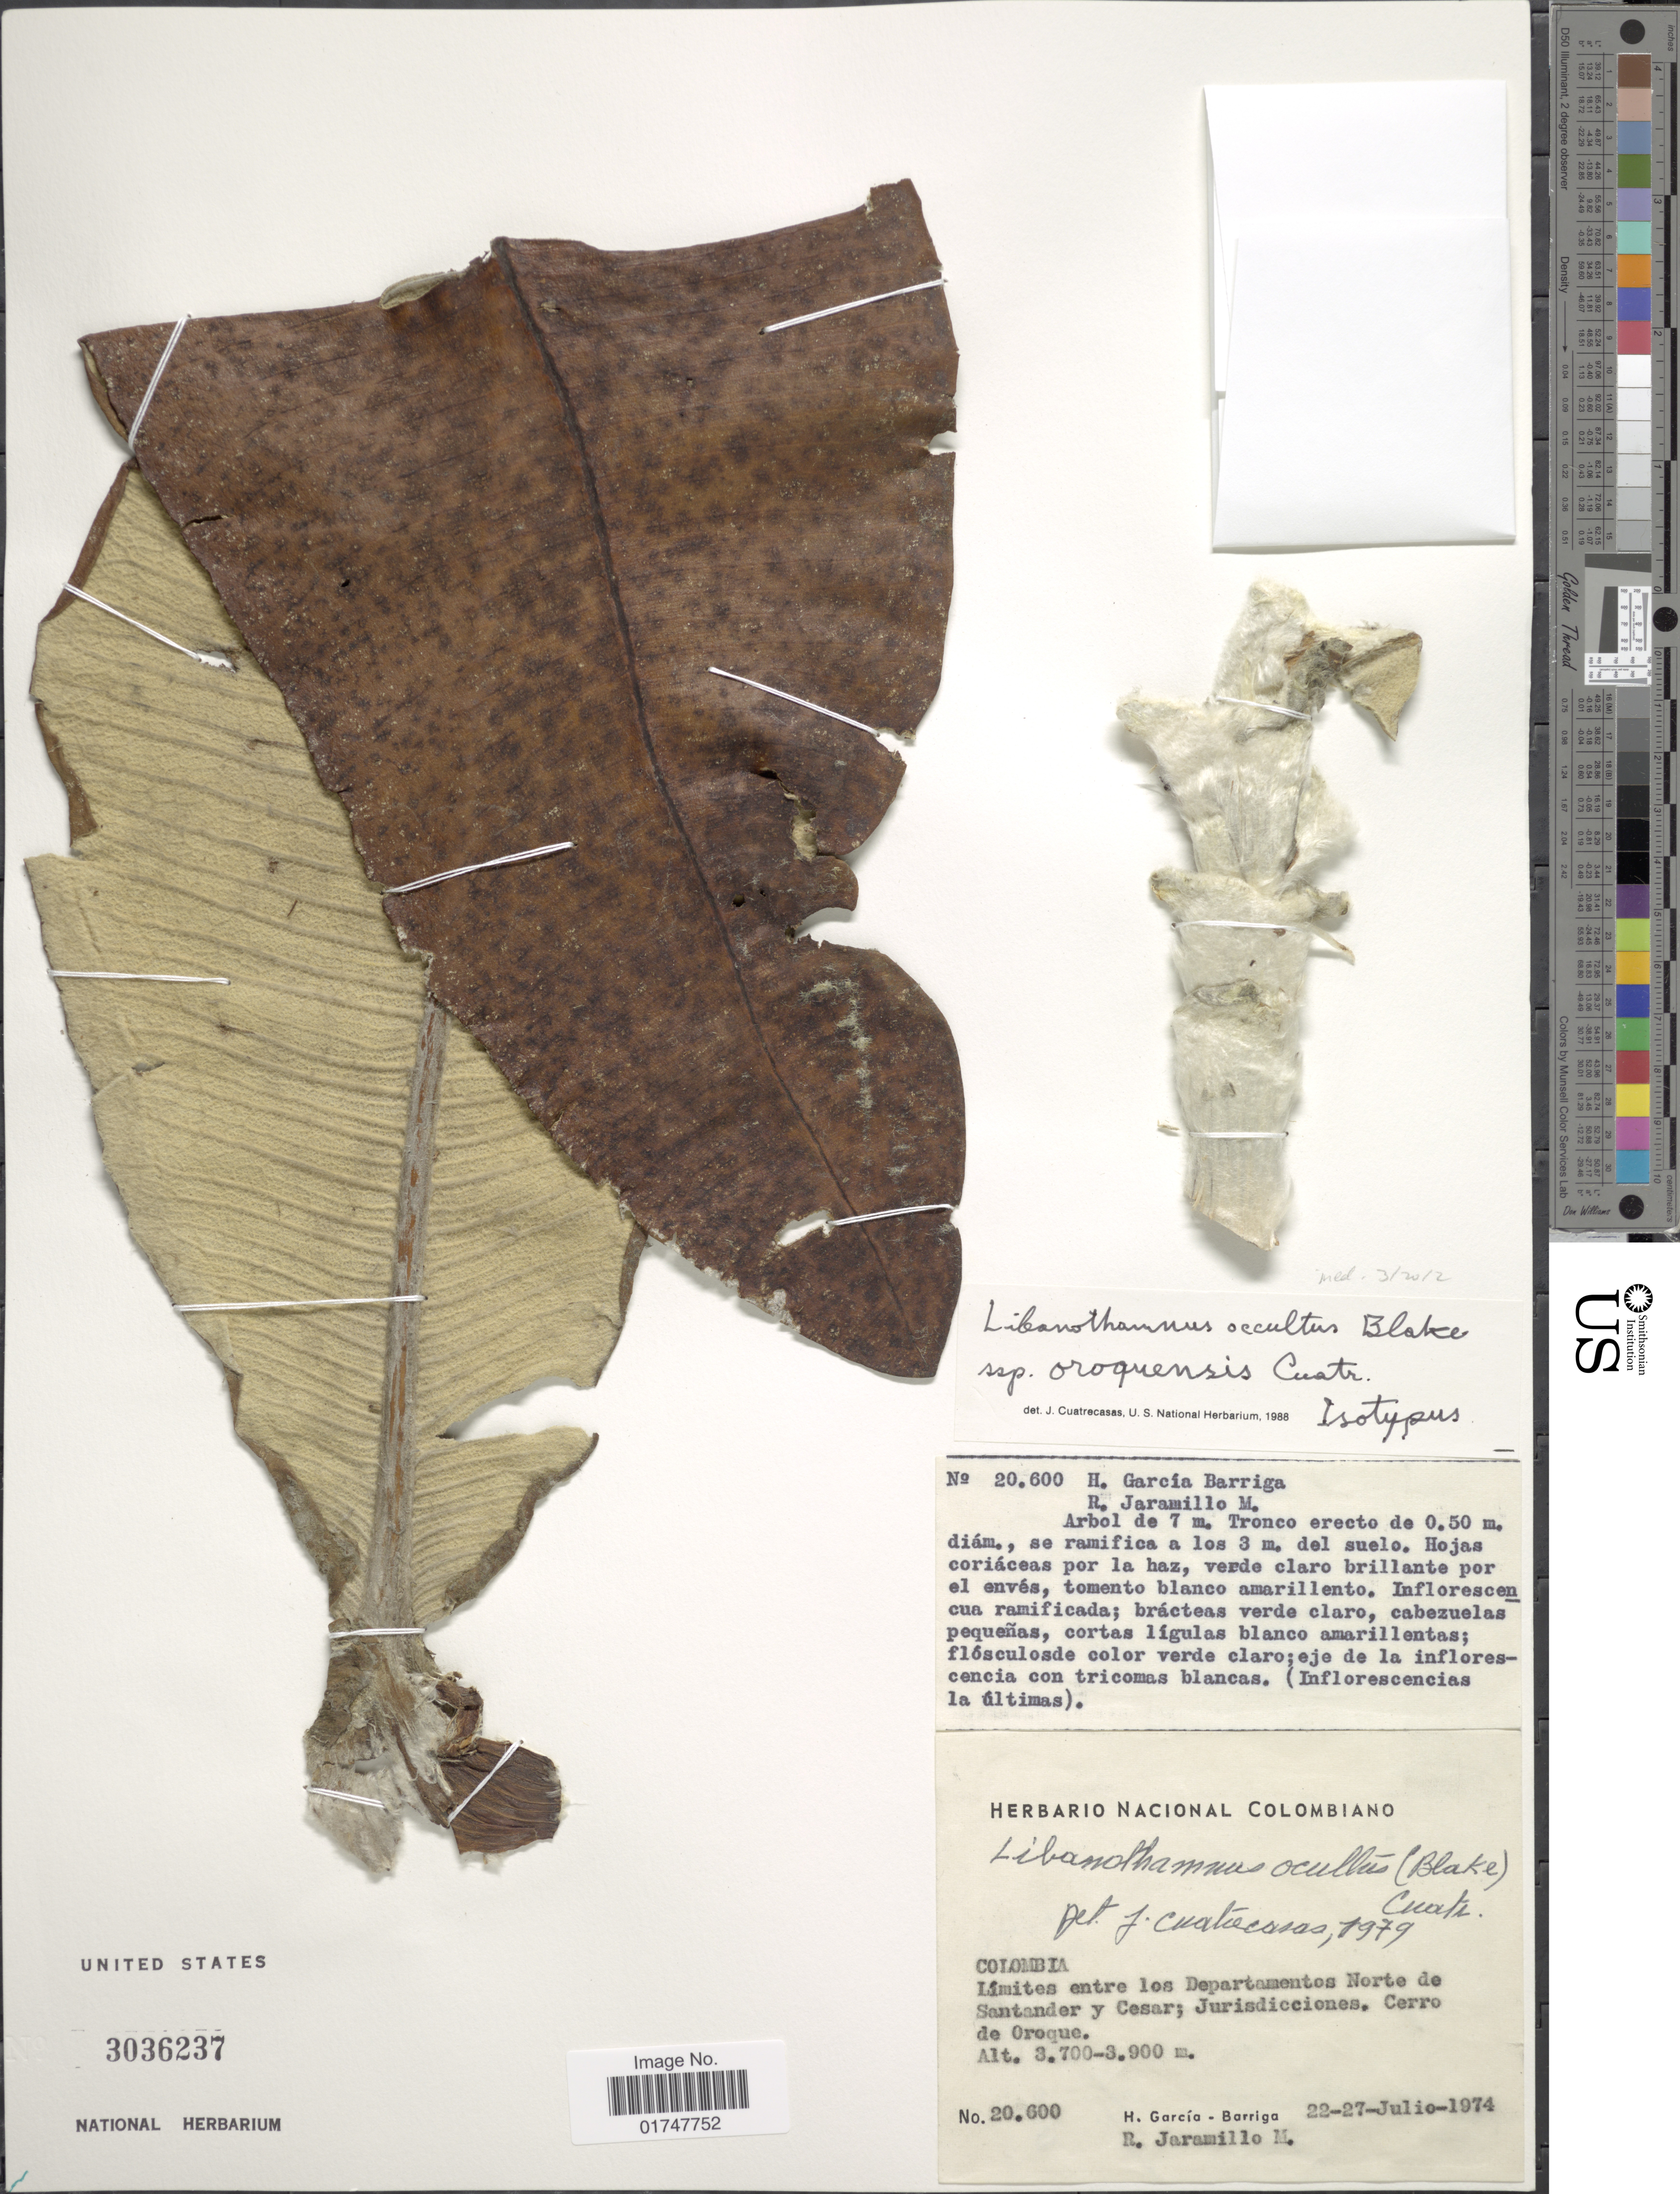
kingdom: Plantae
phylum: Tracheophyta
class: Magnoliopsida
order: Asterales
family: Asteraceae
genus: Libanothamnus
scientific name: Libanothamnus occultus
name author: (S.F. Blake) Cuatrec.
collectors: H. García Barriga & R. Jaramillo M.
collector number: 20600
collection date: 1974-07-22/1974-07-27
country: Colombia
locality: Límites entre los Departamentos Norte de Santander y Cesar; Jurisdicciones. Cerro de Oroque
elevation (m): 3700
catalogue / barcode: US 3036237